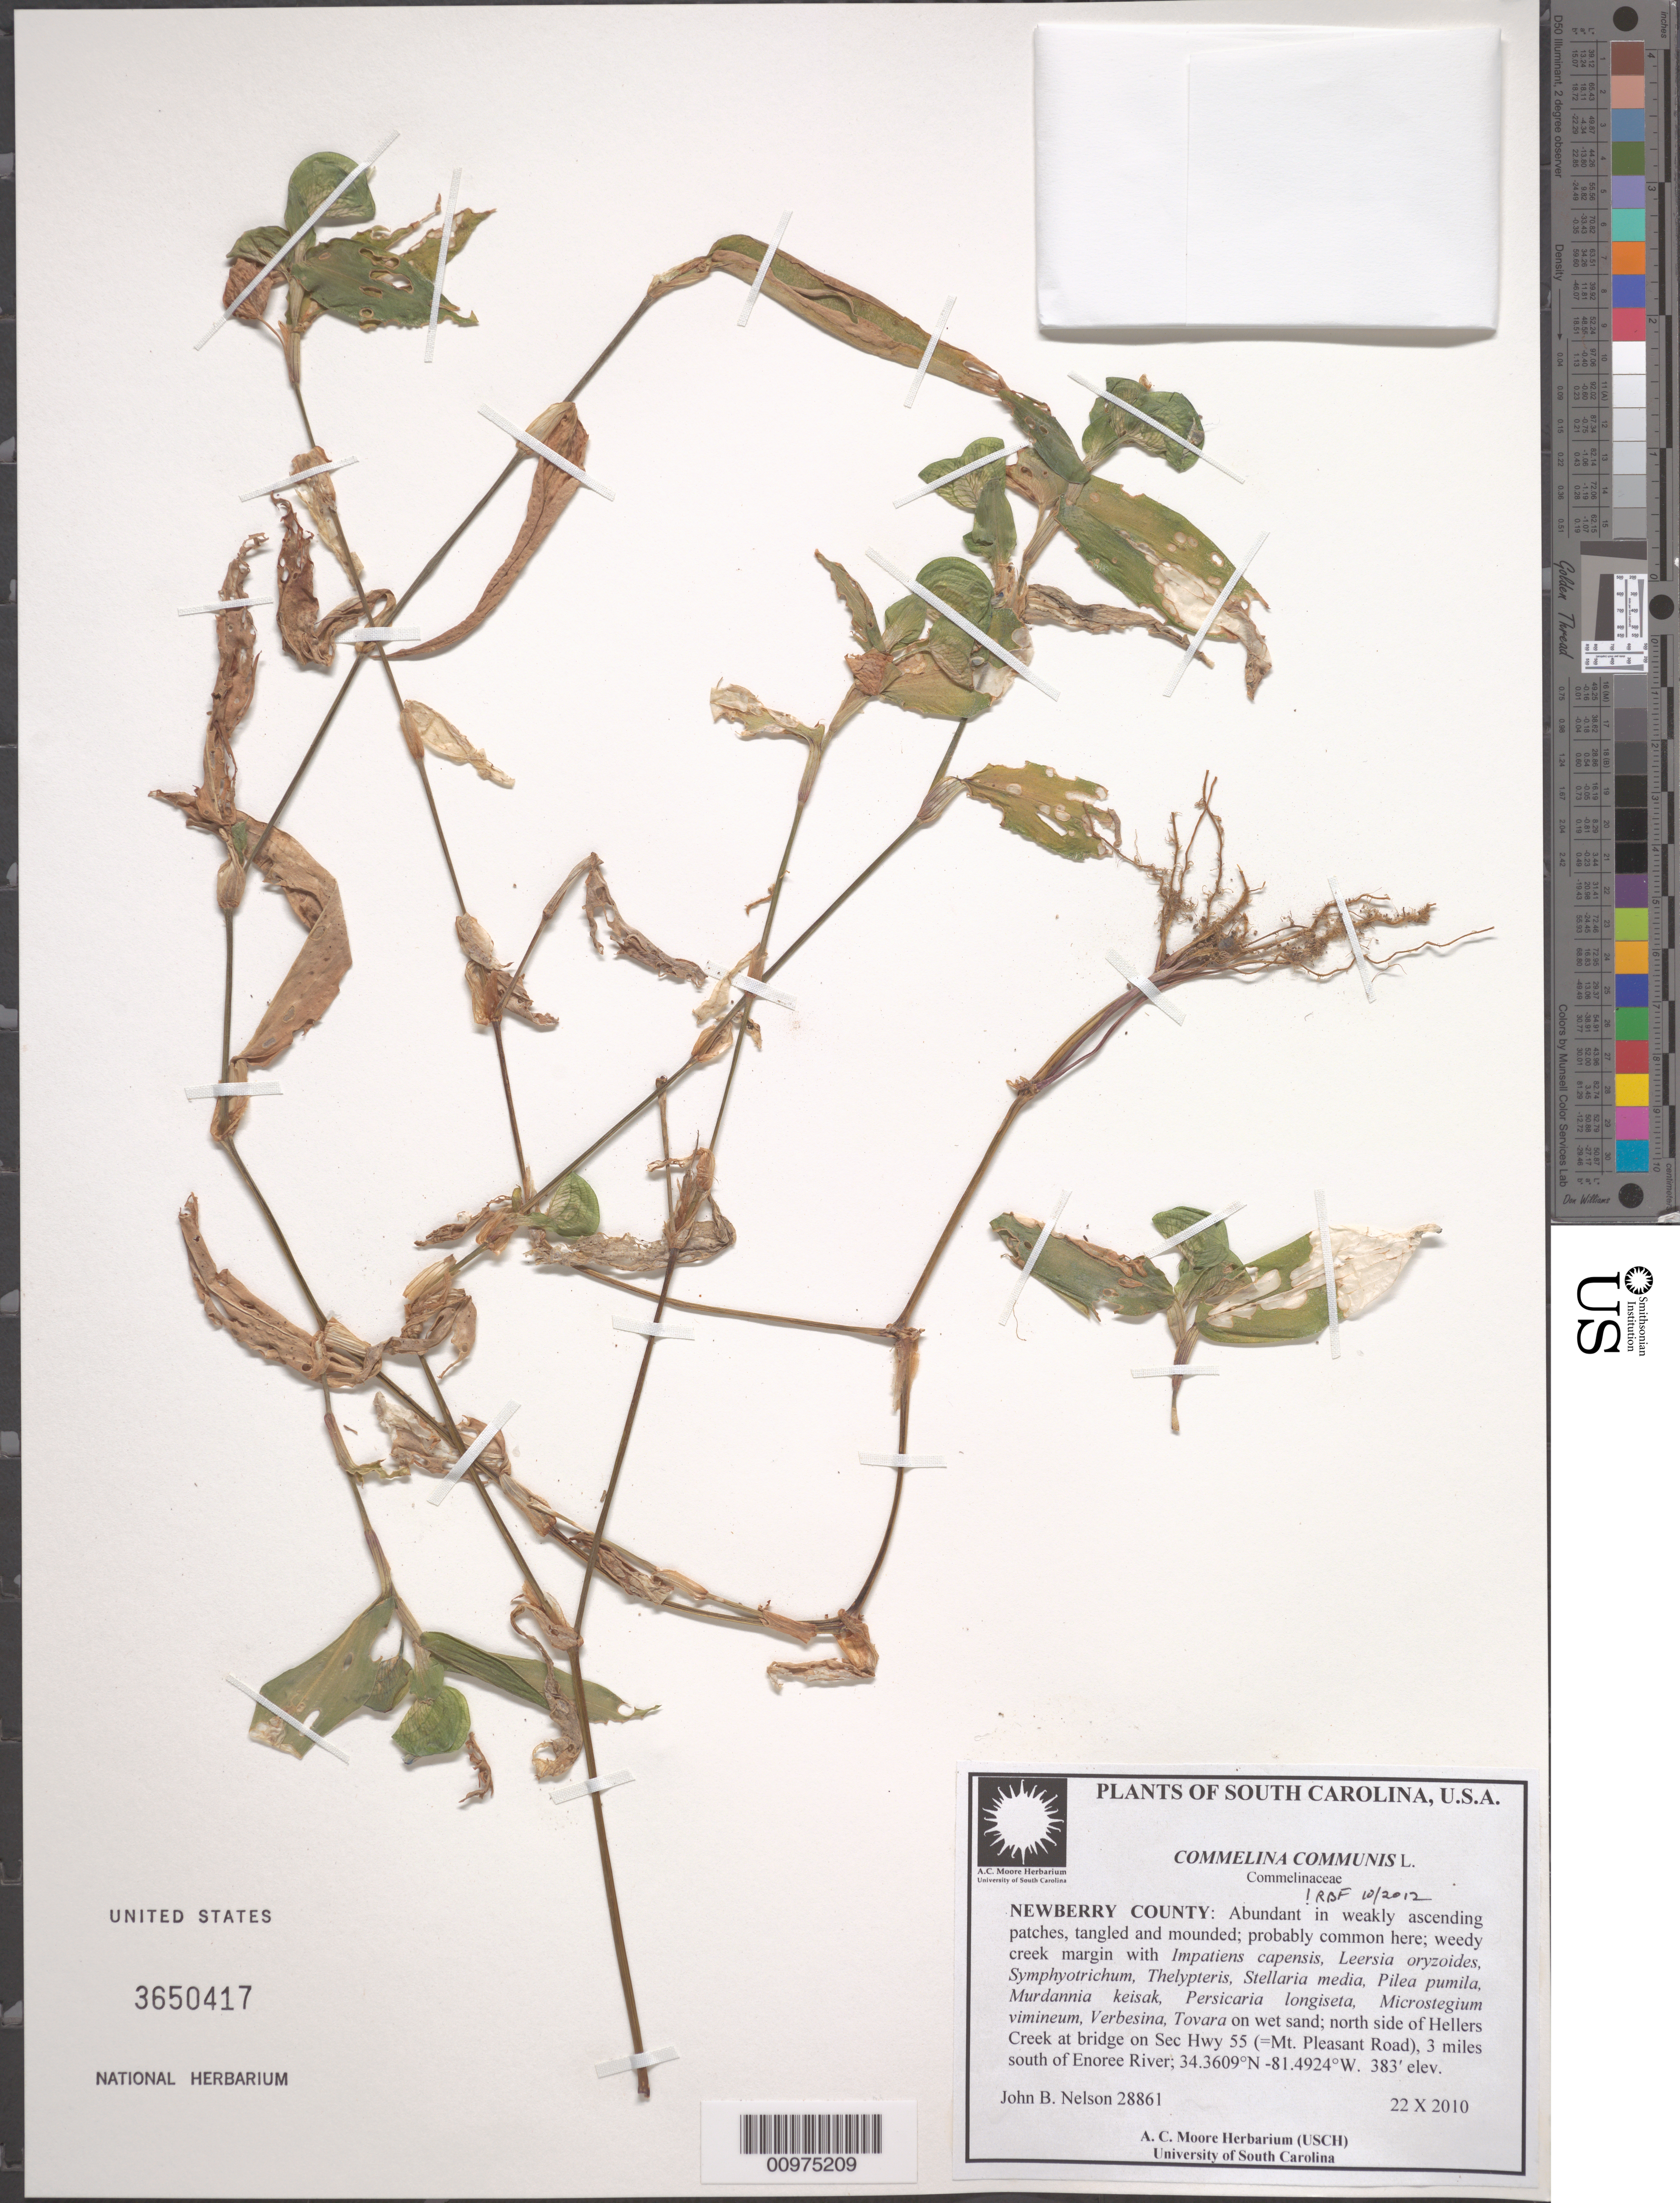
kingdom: Plantae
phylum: Tracheophyta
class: Liliopsida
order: Commelinales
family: Commelinaceae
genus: Commelina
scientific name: Commelina communis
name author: L.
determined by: Faden, Robert B., (US), Smithsonian Institution - National Museum of Natural History (UNITED STATES)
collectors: J. Nelson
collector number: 28861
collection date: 2012-10-22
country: United States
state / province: South Carolina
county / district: Newberry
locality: north side of Hellers Creek at bridge on Sec Hwy 55 (=Mt. Pleasant Road), 3 miles south of Enoree River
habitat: weedy creek margin with Impatiens capensis, Leersia oryzoides, Symphyotrifchum, Thelypteris, Stellaria media, Pilea pumila, Murdannia keisak, Persicaria longiseta, Microstegium vimineum, Verbesina, Tovara on wet sand;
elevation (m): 117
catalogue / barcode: US 3650417